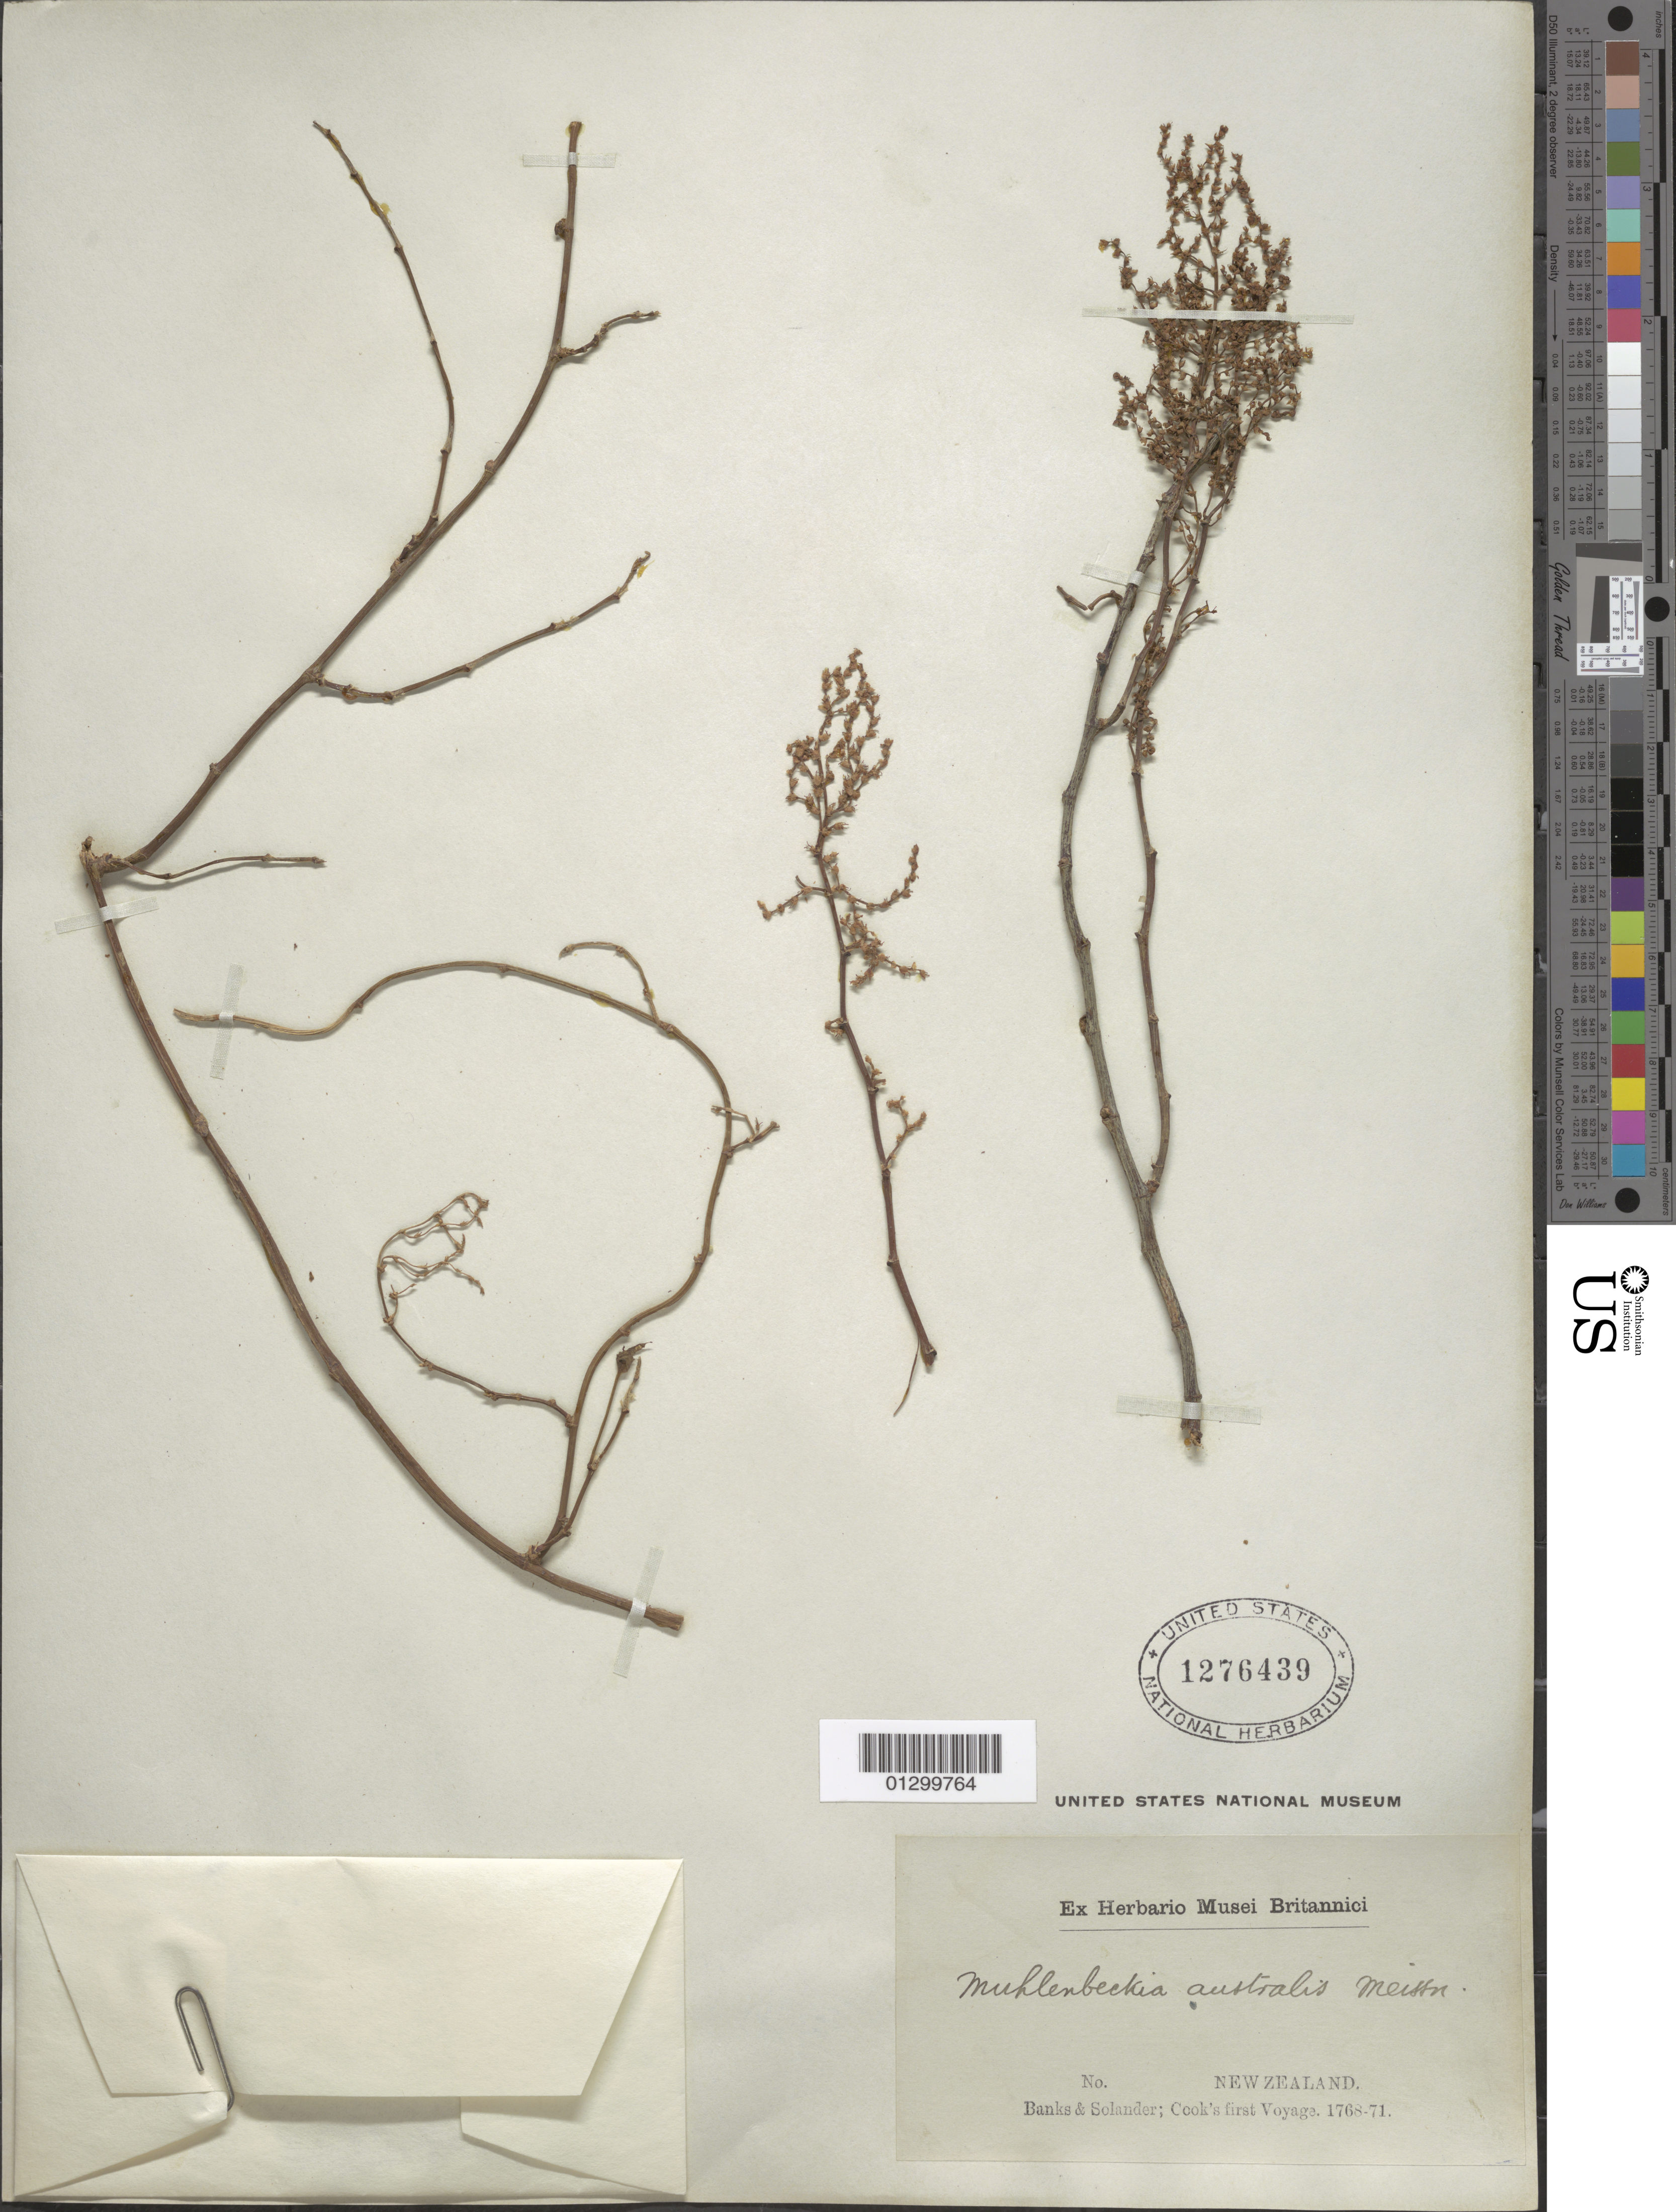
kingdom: Plantae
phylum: Tracheophyta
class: Magnoliopsida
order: Caryophyllales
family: Polygonaceae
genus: Muehlenbeckia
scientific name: Muehlenbeckia australis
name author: Meisn.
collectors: J. Banks & D. C. Solander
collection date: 1768/1771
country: New Zealand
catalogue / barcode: US 1276439